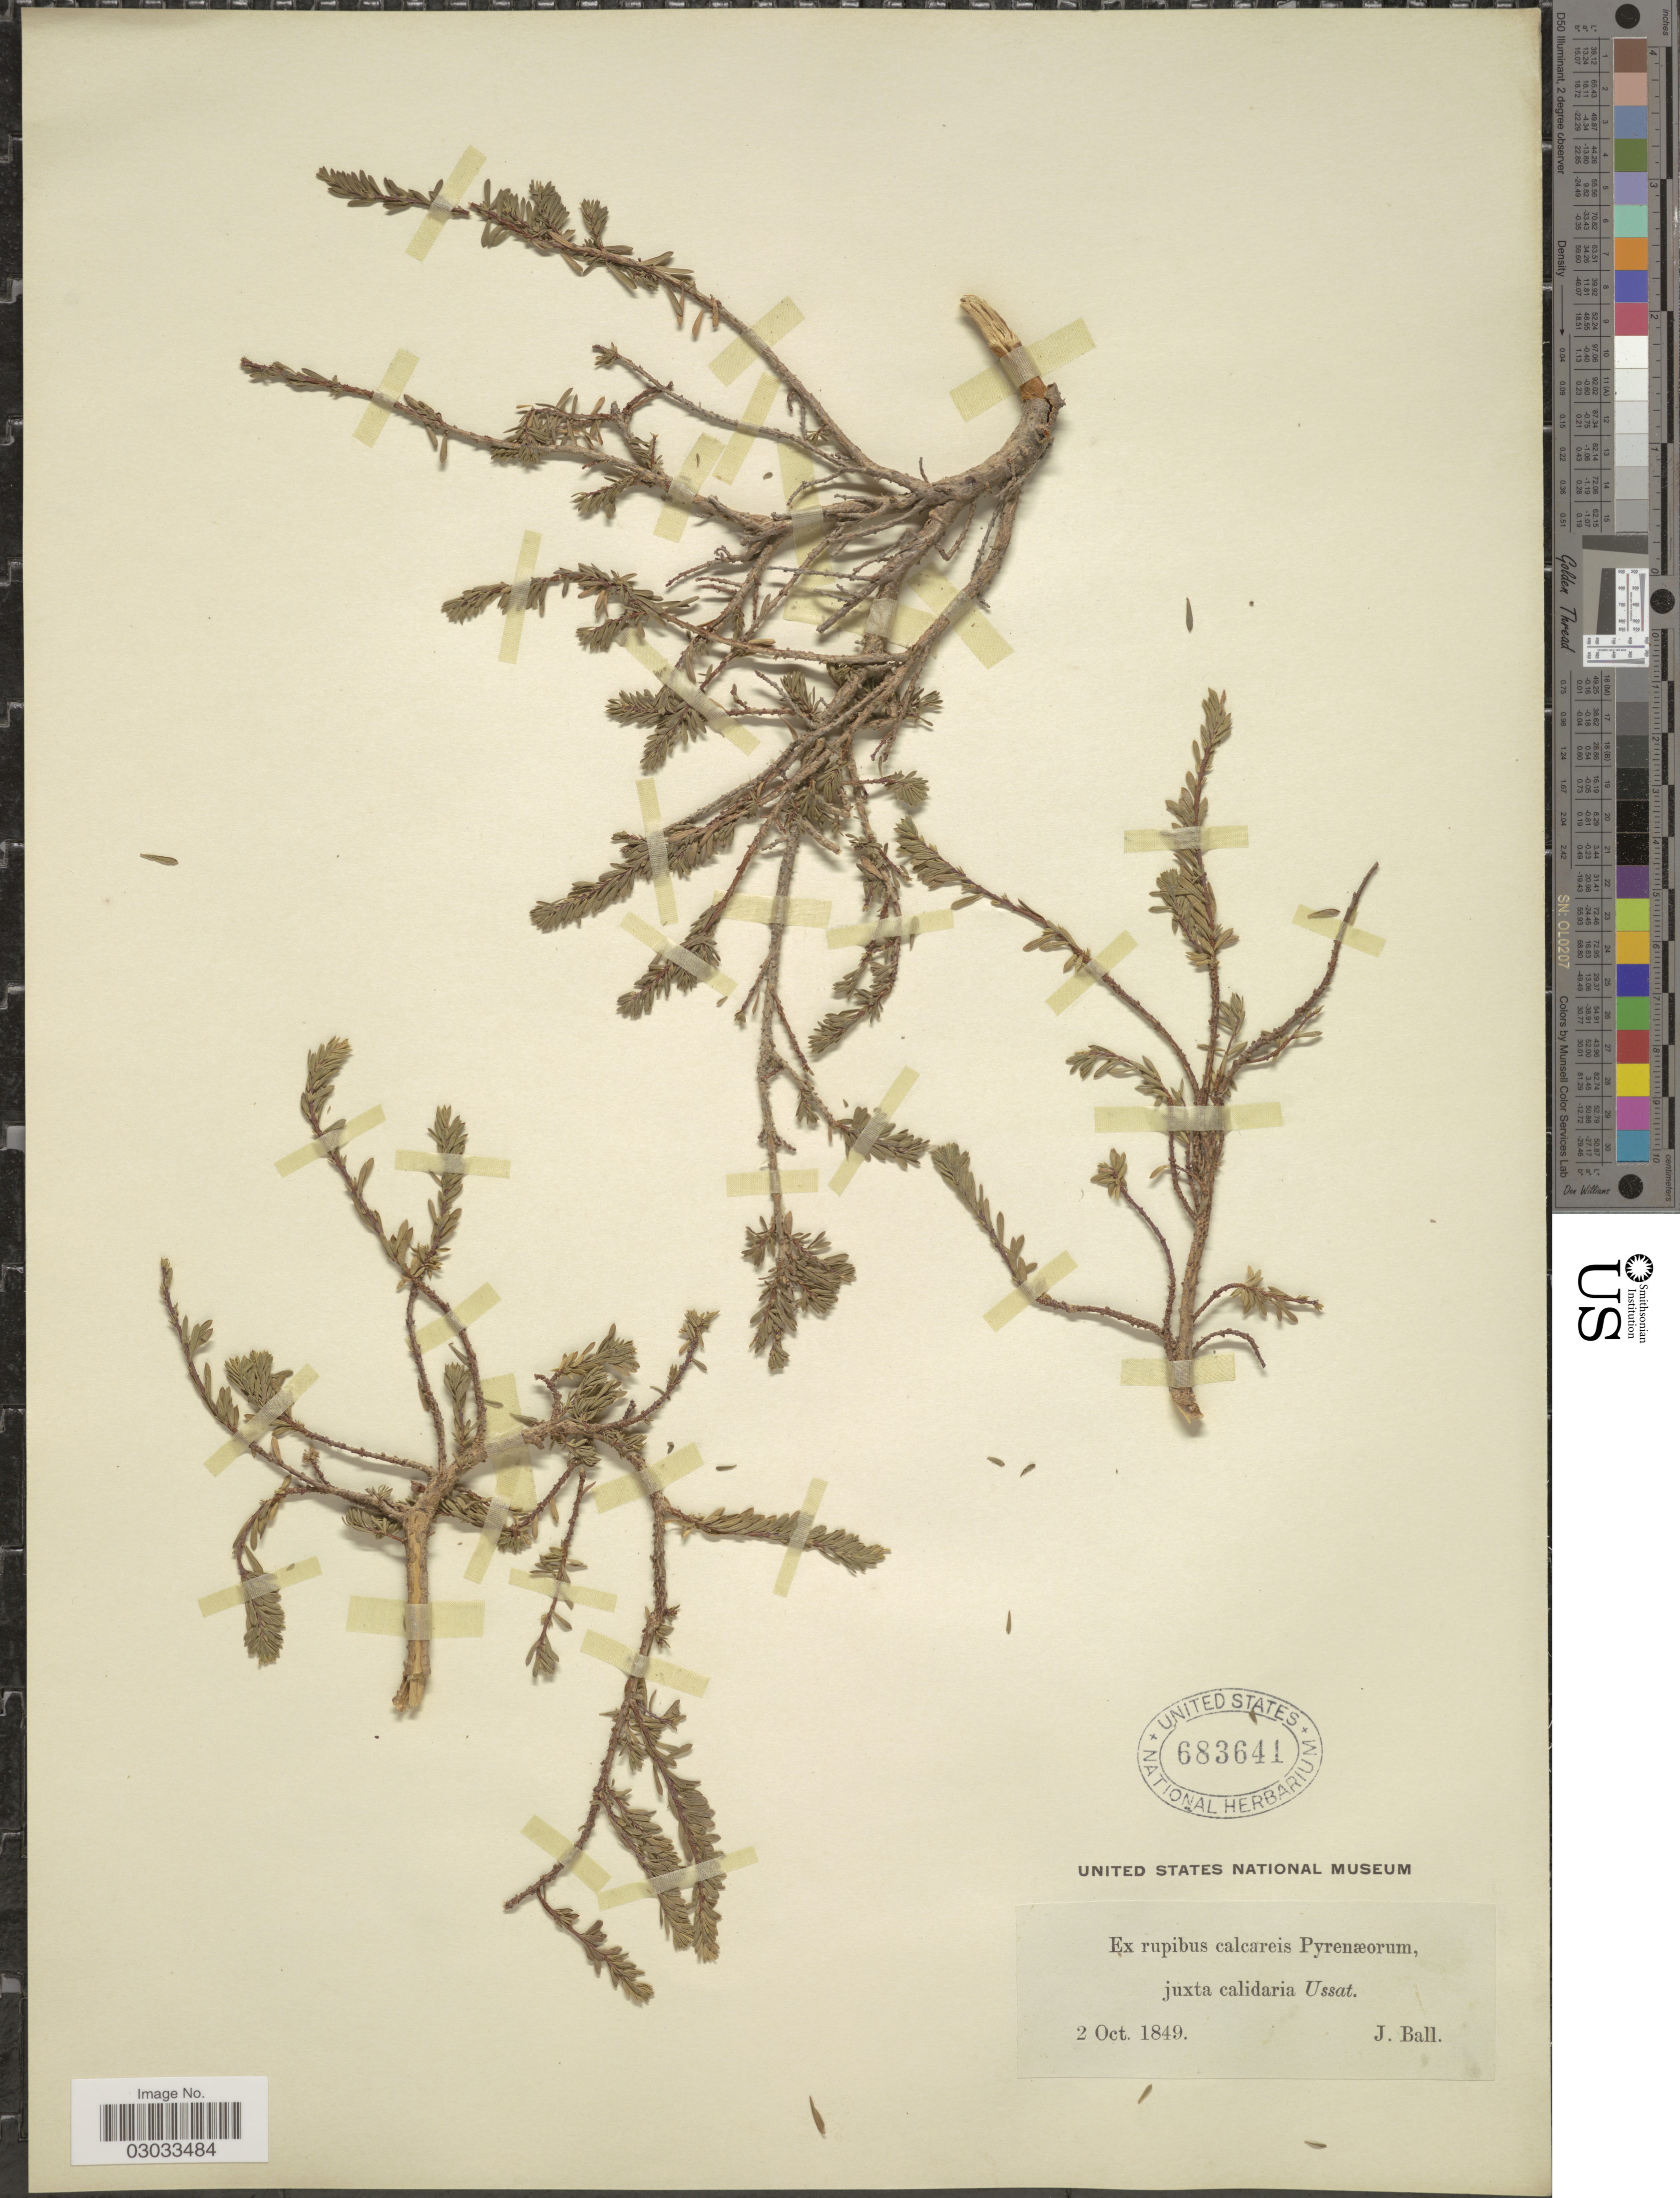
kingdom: Plantae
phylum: Tracheophyta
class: Magnoliopsida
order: Malvales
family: Thymelaeaceae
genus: Thymelaea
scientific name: Thymelaea sp.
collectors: J. Ball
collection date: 1849-10-02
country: France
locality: Ex rupibus calcareis Pyrenæorum, juxta calidaria Ussat.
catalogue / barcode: US 683641